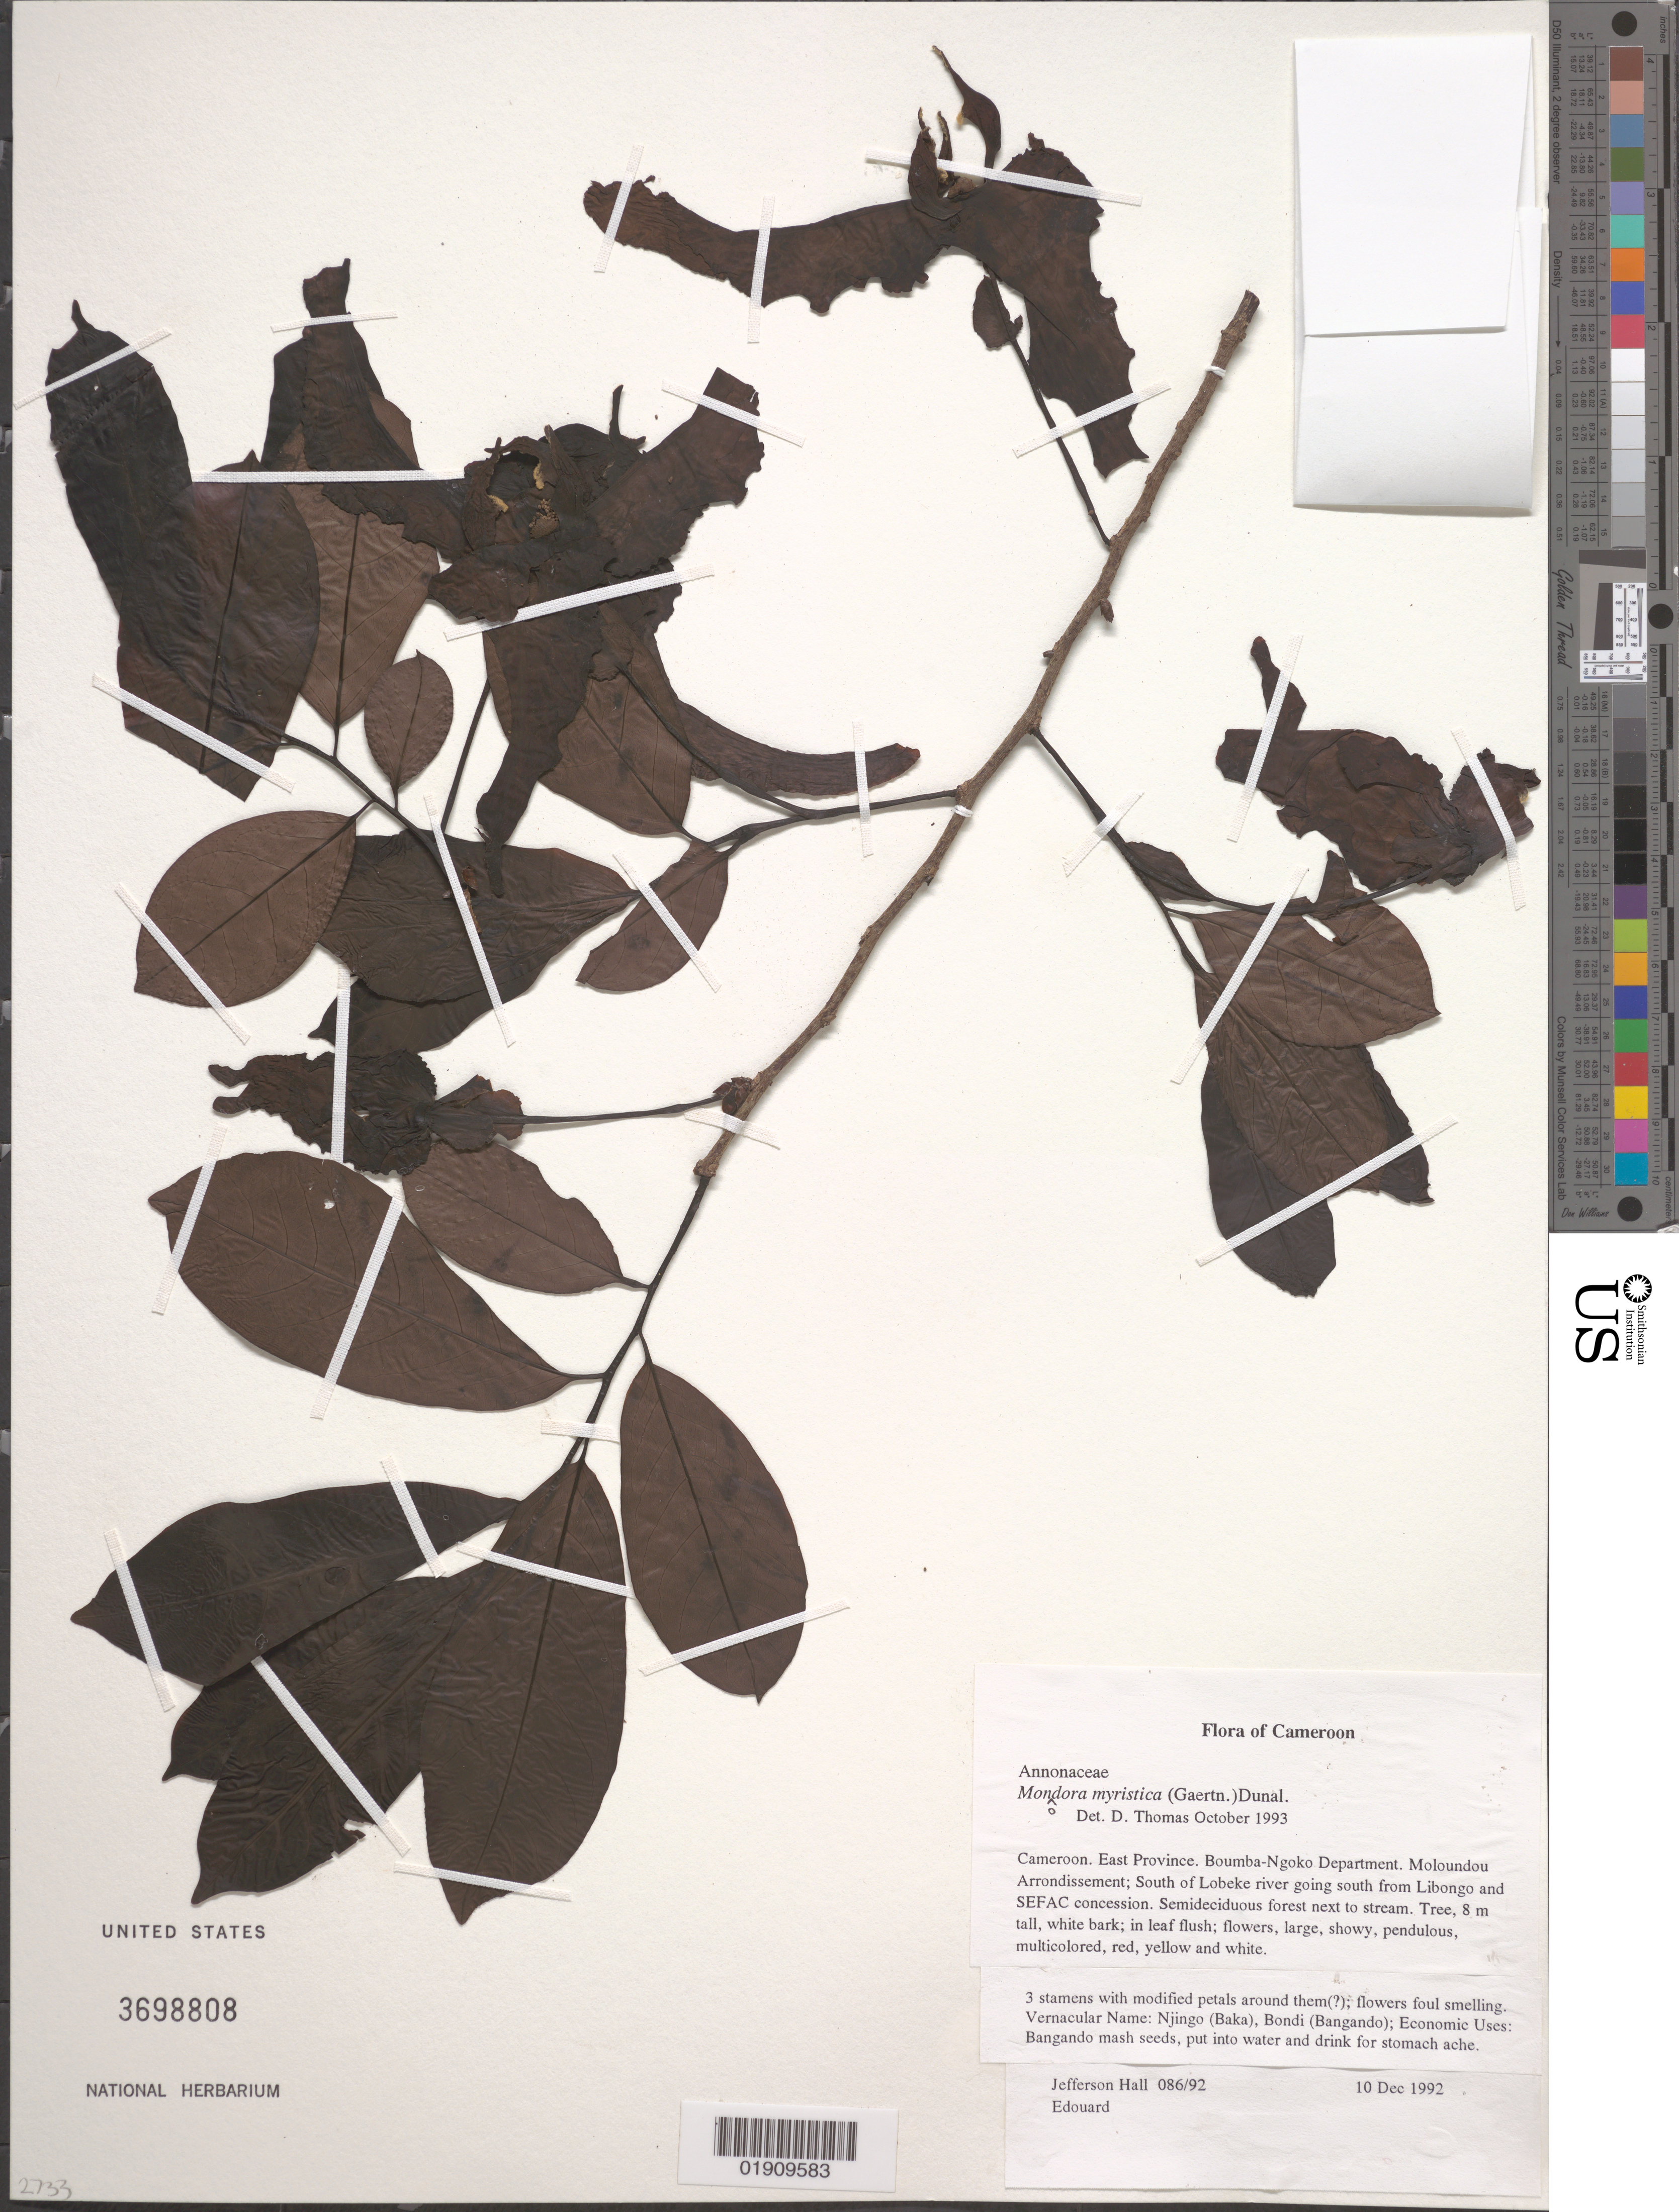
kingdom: Plantae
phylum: Tracheophyta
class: Magnoliopsida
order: Magnoliales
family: Annonaceae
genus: Monodora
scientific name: Monodora myristica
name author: (Gaertn.) Dunal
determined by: Thomas, D.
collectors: J. Hall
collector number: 086/92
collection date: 1992-12-10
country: Cameroon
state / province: Est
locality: Boumba-Ngoko Department. Boumba-Ngoko Department. Moloundou Arroundissement; South of Lobeke river, south of Libongo and SEFAC concession.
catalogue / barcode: US 3698808